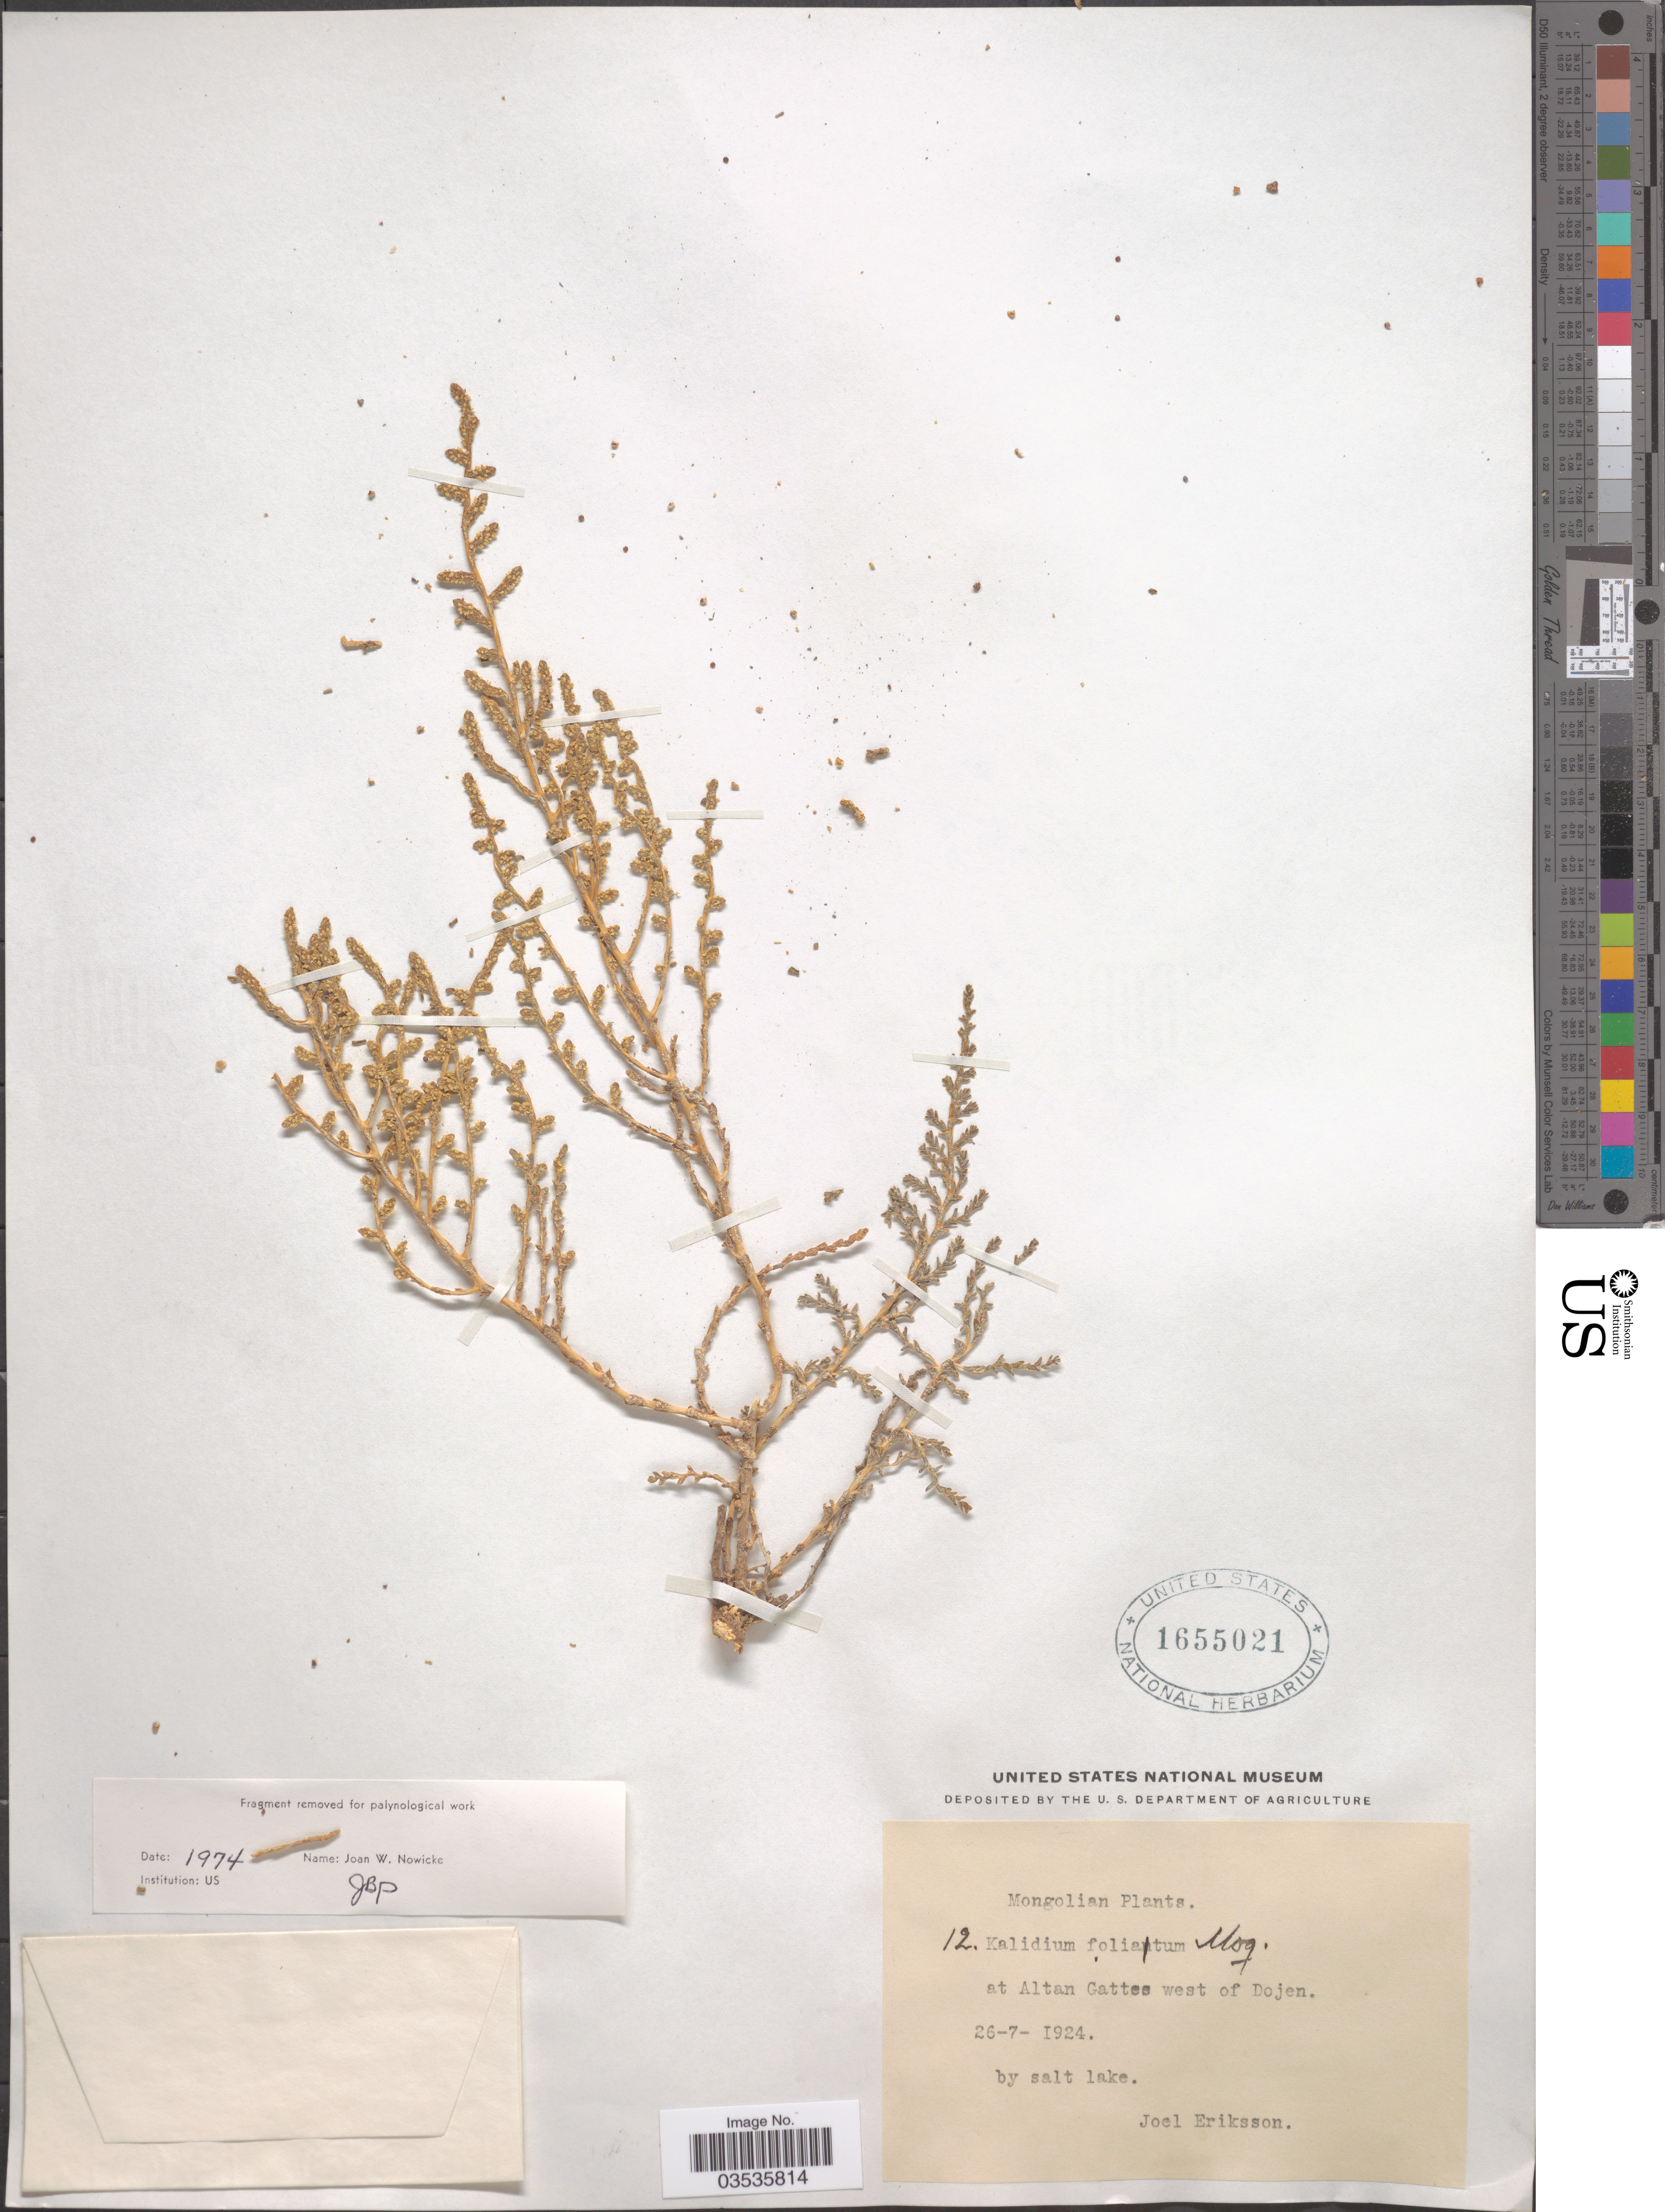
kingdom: Plantae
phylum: Tracheophyta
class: Magnoliopsida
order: Caryophyllales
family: Amaranthaceae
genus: Kalidium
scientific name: Kalidium foliatum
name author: (Pall.) Moq.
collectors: J. Eriksson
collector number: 12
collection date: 1924-07-26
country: Mongolia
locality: At Altan Gattes west of Dojen.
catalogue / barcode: US 1655021